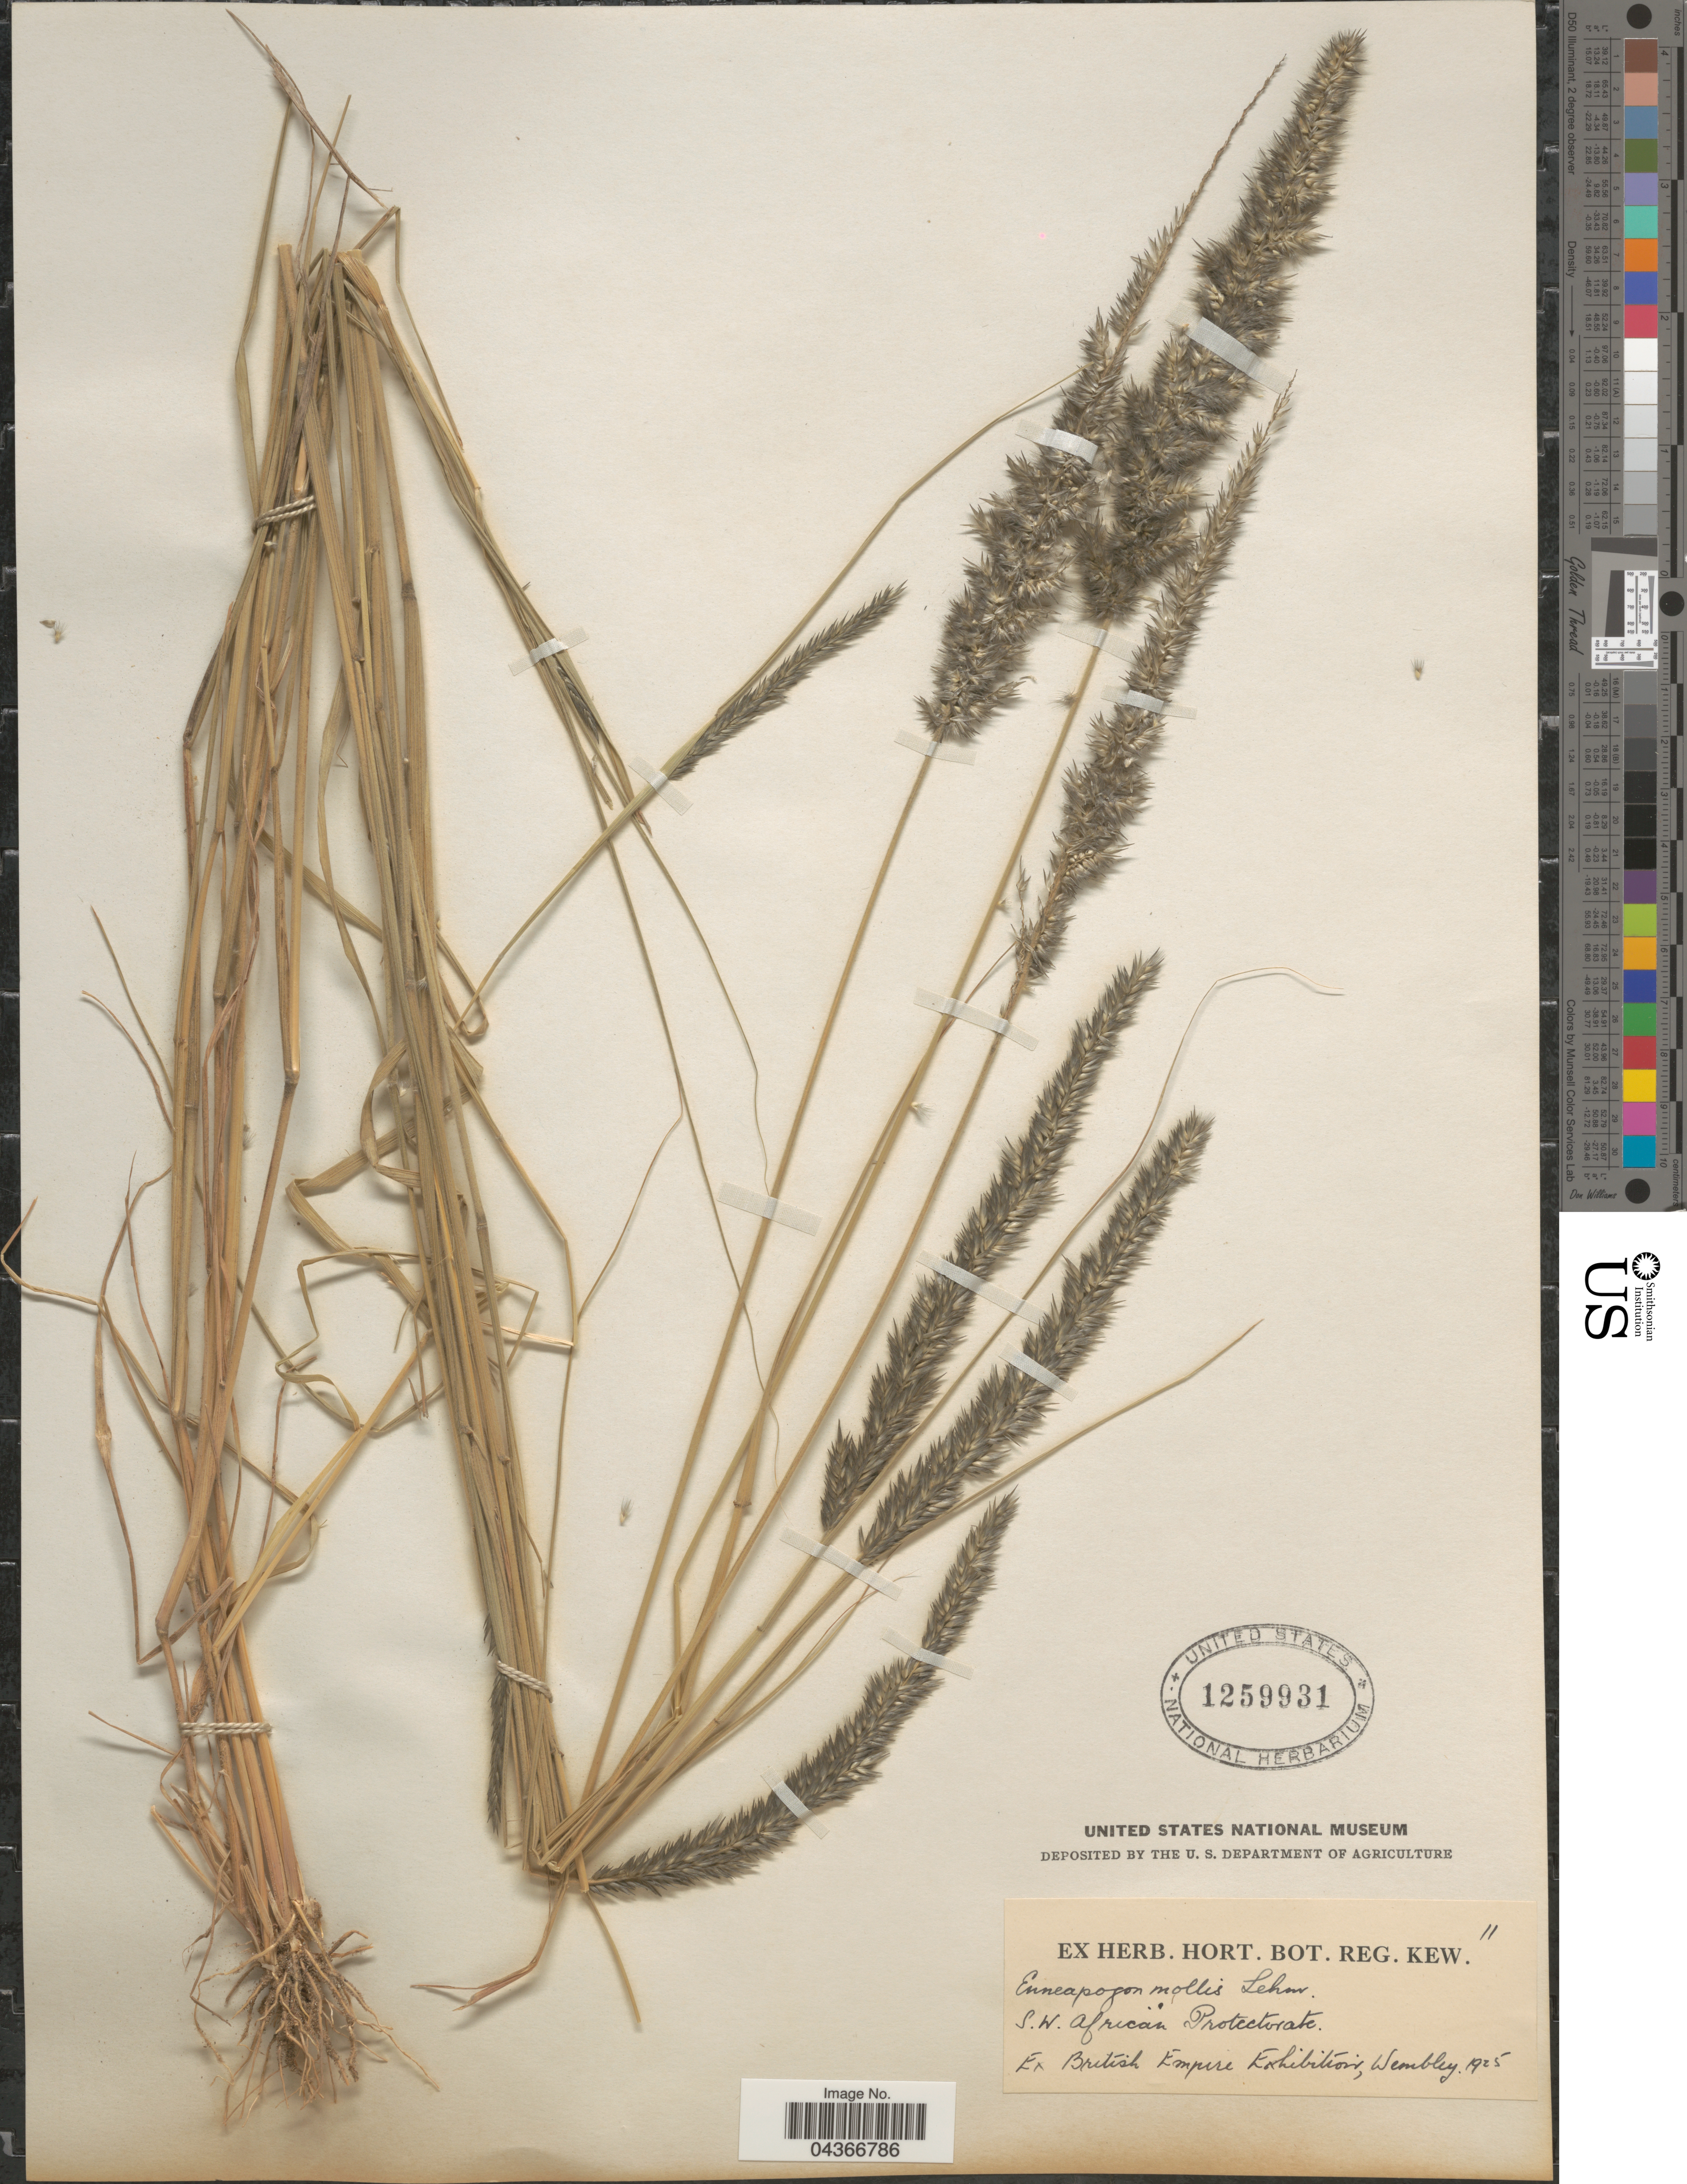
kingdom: Plantae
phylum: Tracheophyta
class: Liliopsida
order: Poales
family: Poaceae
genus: Enneapogon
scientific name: Enneapogon cenchroides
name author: (Licht. ex Roem. & Schult.) C.E. Hubb.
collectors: ex British Empire Exhibition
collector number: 11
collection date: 1925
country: Namibia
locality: S.W. African Protectorate.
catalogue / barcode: US 1259931